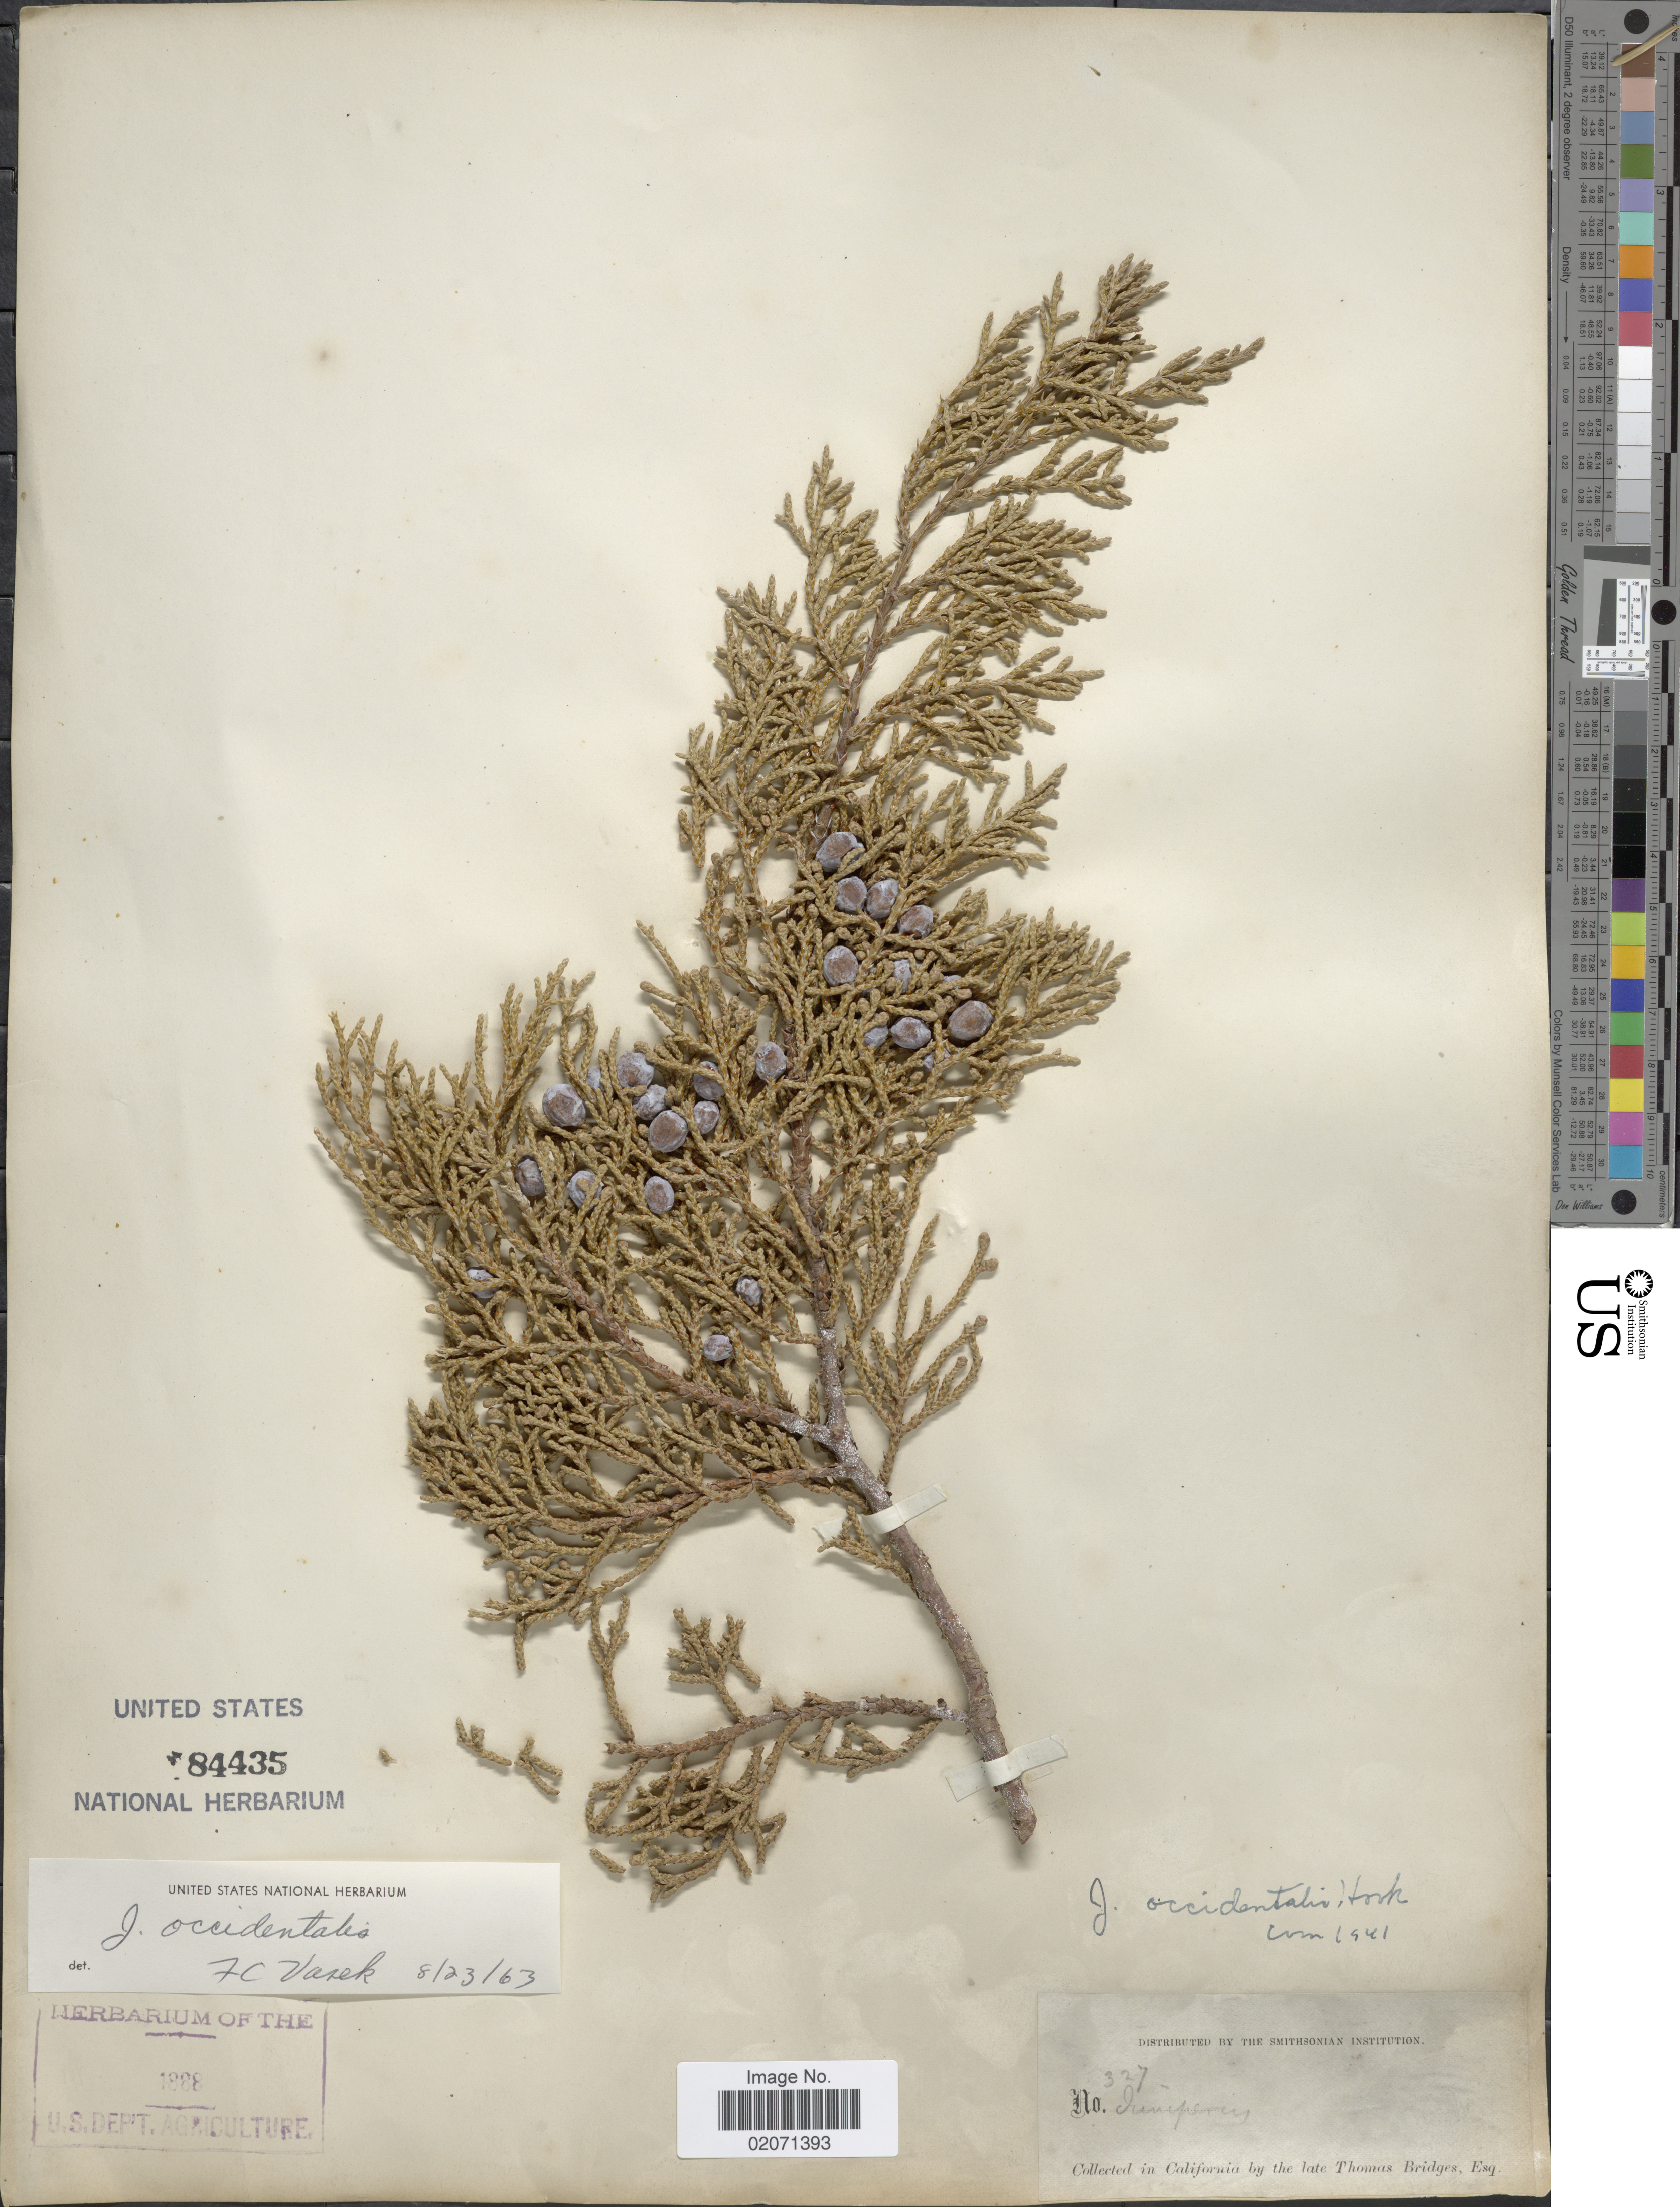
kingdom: Plantae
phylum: Tracheophyta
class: Pinopsida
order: Pinales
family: Cupressaceae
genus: Juniperus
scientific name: Juniperus occidentalis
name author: Hook.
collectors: T. Bridges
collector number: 327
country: United States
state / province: California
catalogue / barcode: US 84435